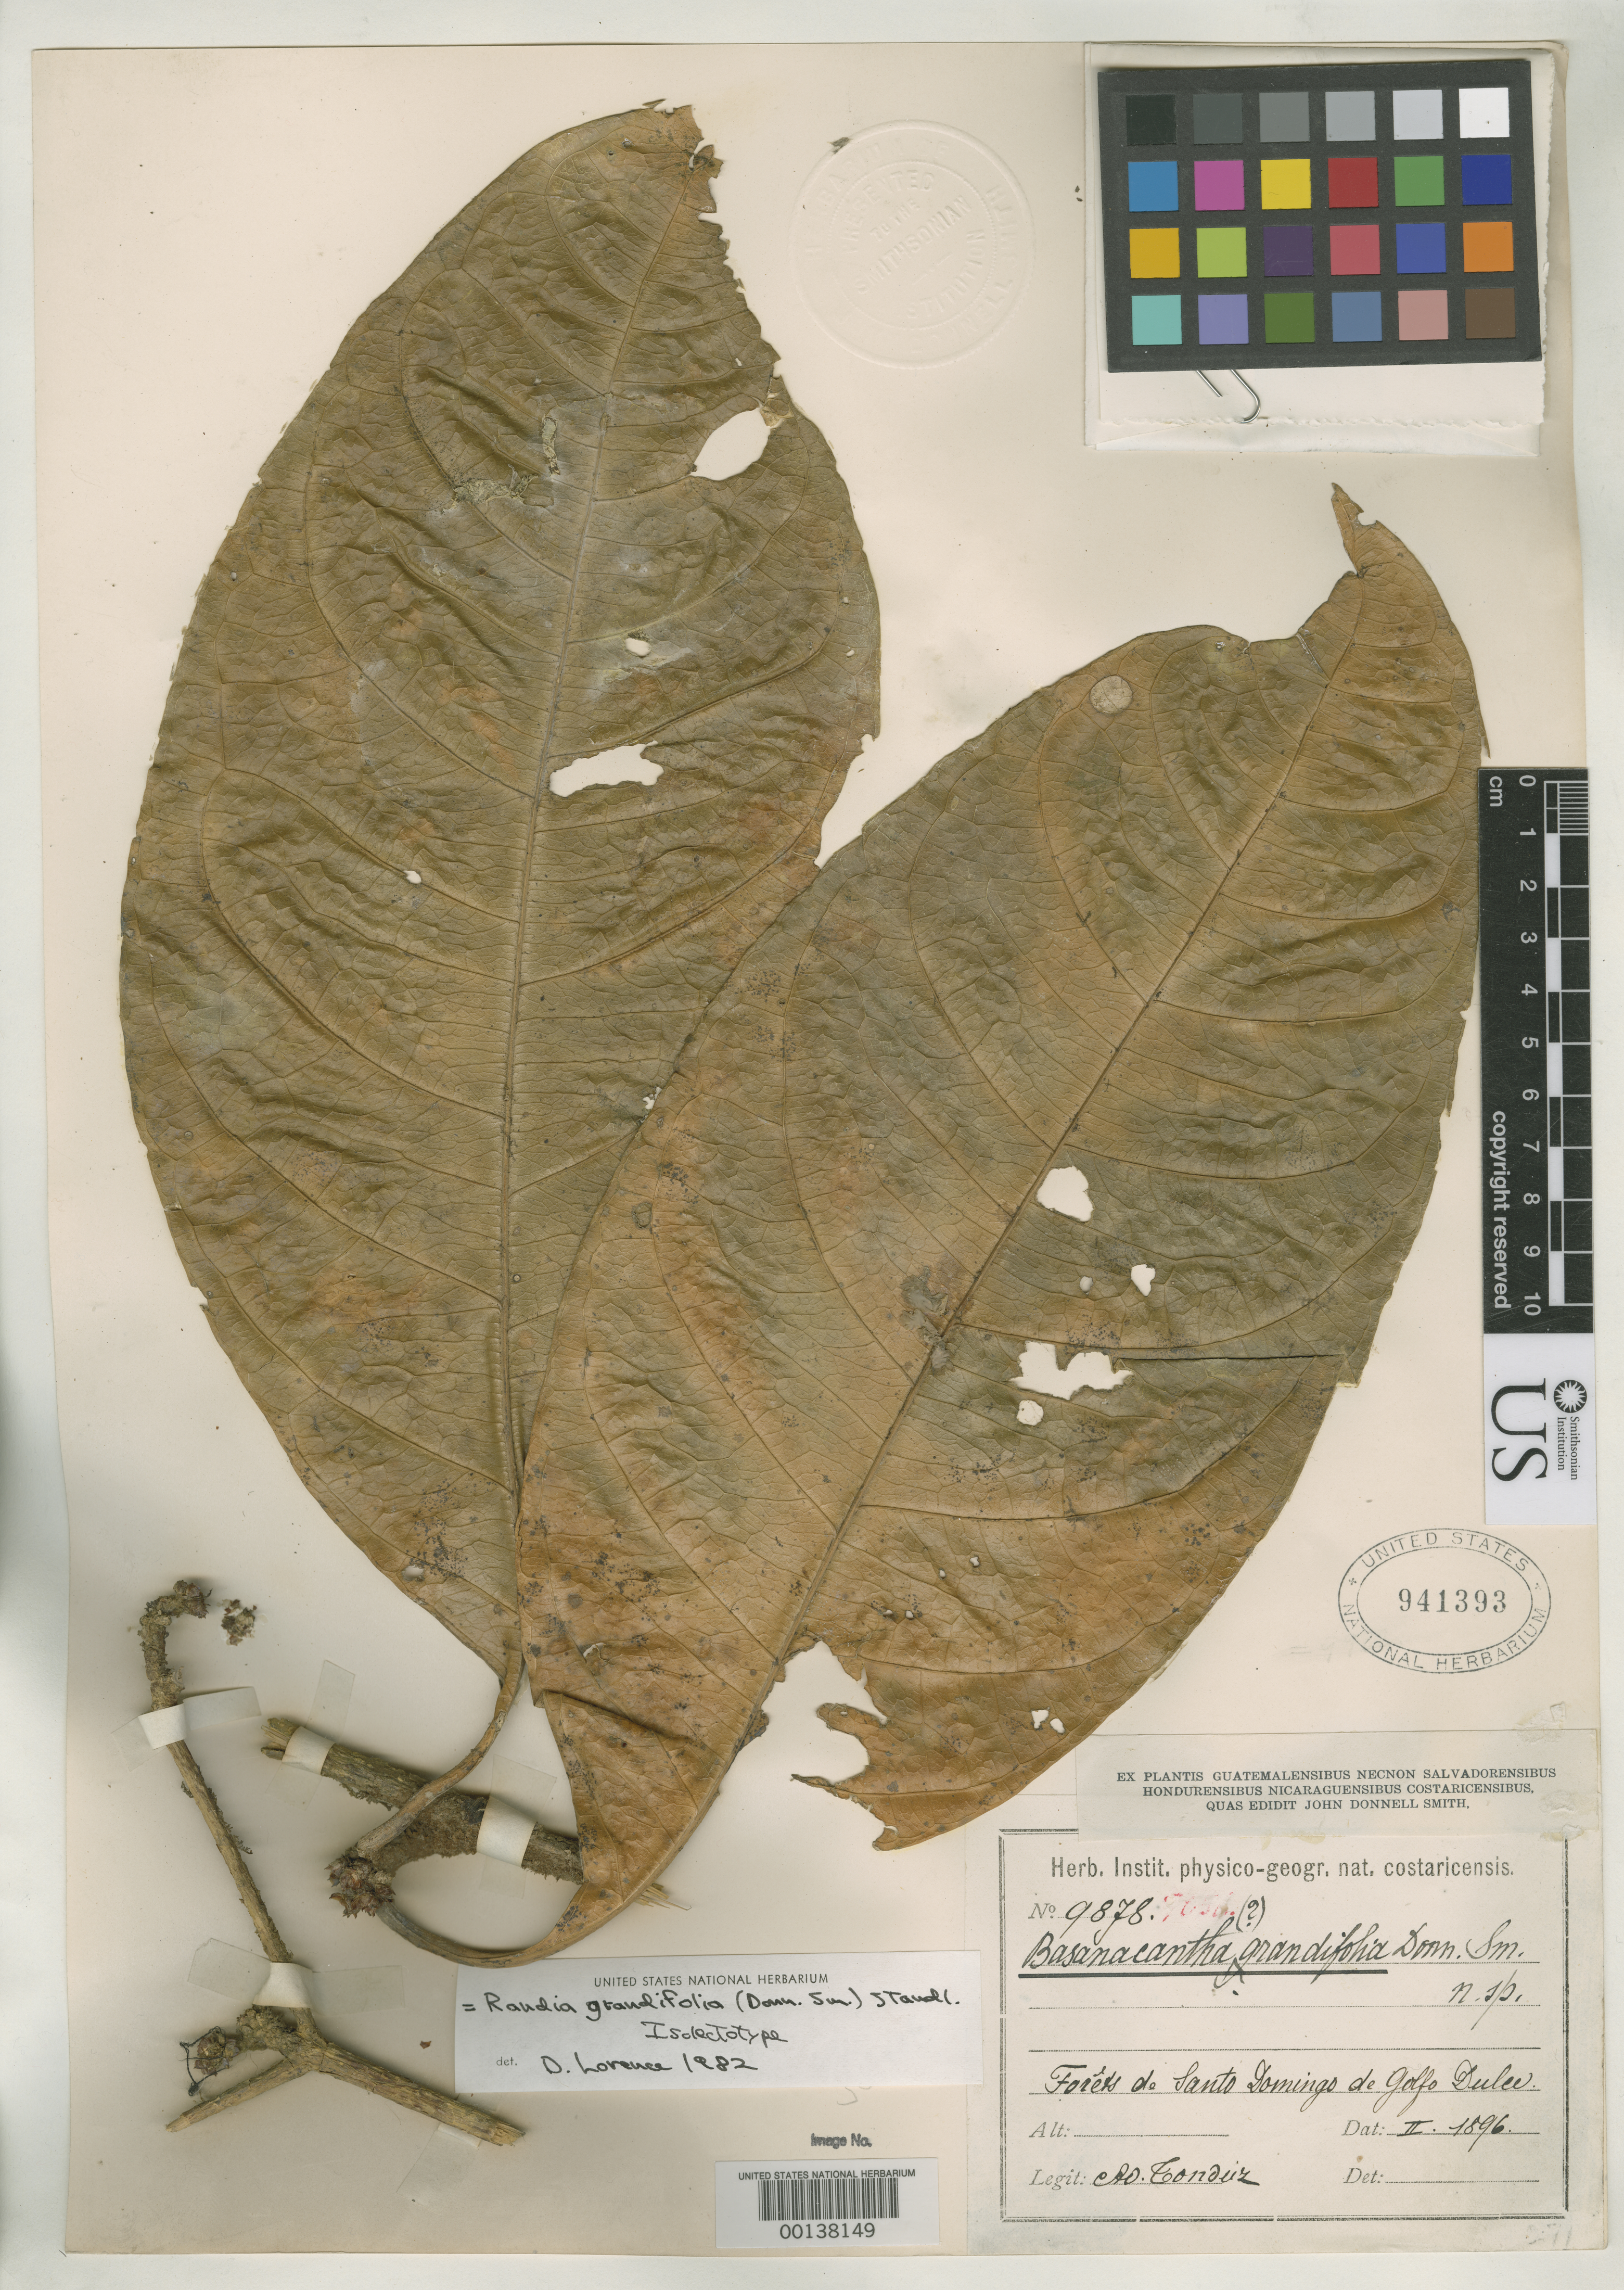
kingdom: Plantae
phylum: Tracheophyta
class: Magnoliopsida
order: Gentianales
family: Rubiaceae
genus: Basanacantha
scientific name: Basanacantha grandifolia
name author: Donn. Sm.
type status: Lectotype; Syntype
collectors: A. Tonduz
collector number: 9878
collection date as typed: Feb 1896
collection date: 1896-02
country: Costa Rica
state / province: Puntarenas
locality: Forêts de Santo Domingo de Golfo Dulce.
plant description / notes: Annotated as "isolectotype" by D. Lorence (1982) but this sheet (USNH 941393) explicilty designated as lectotype by Lorence (1999).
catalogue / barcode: US 941393